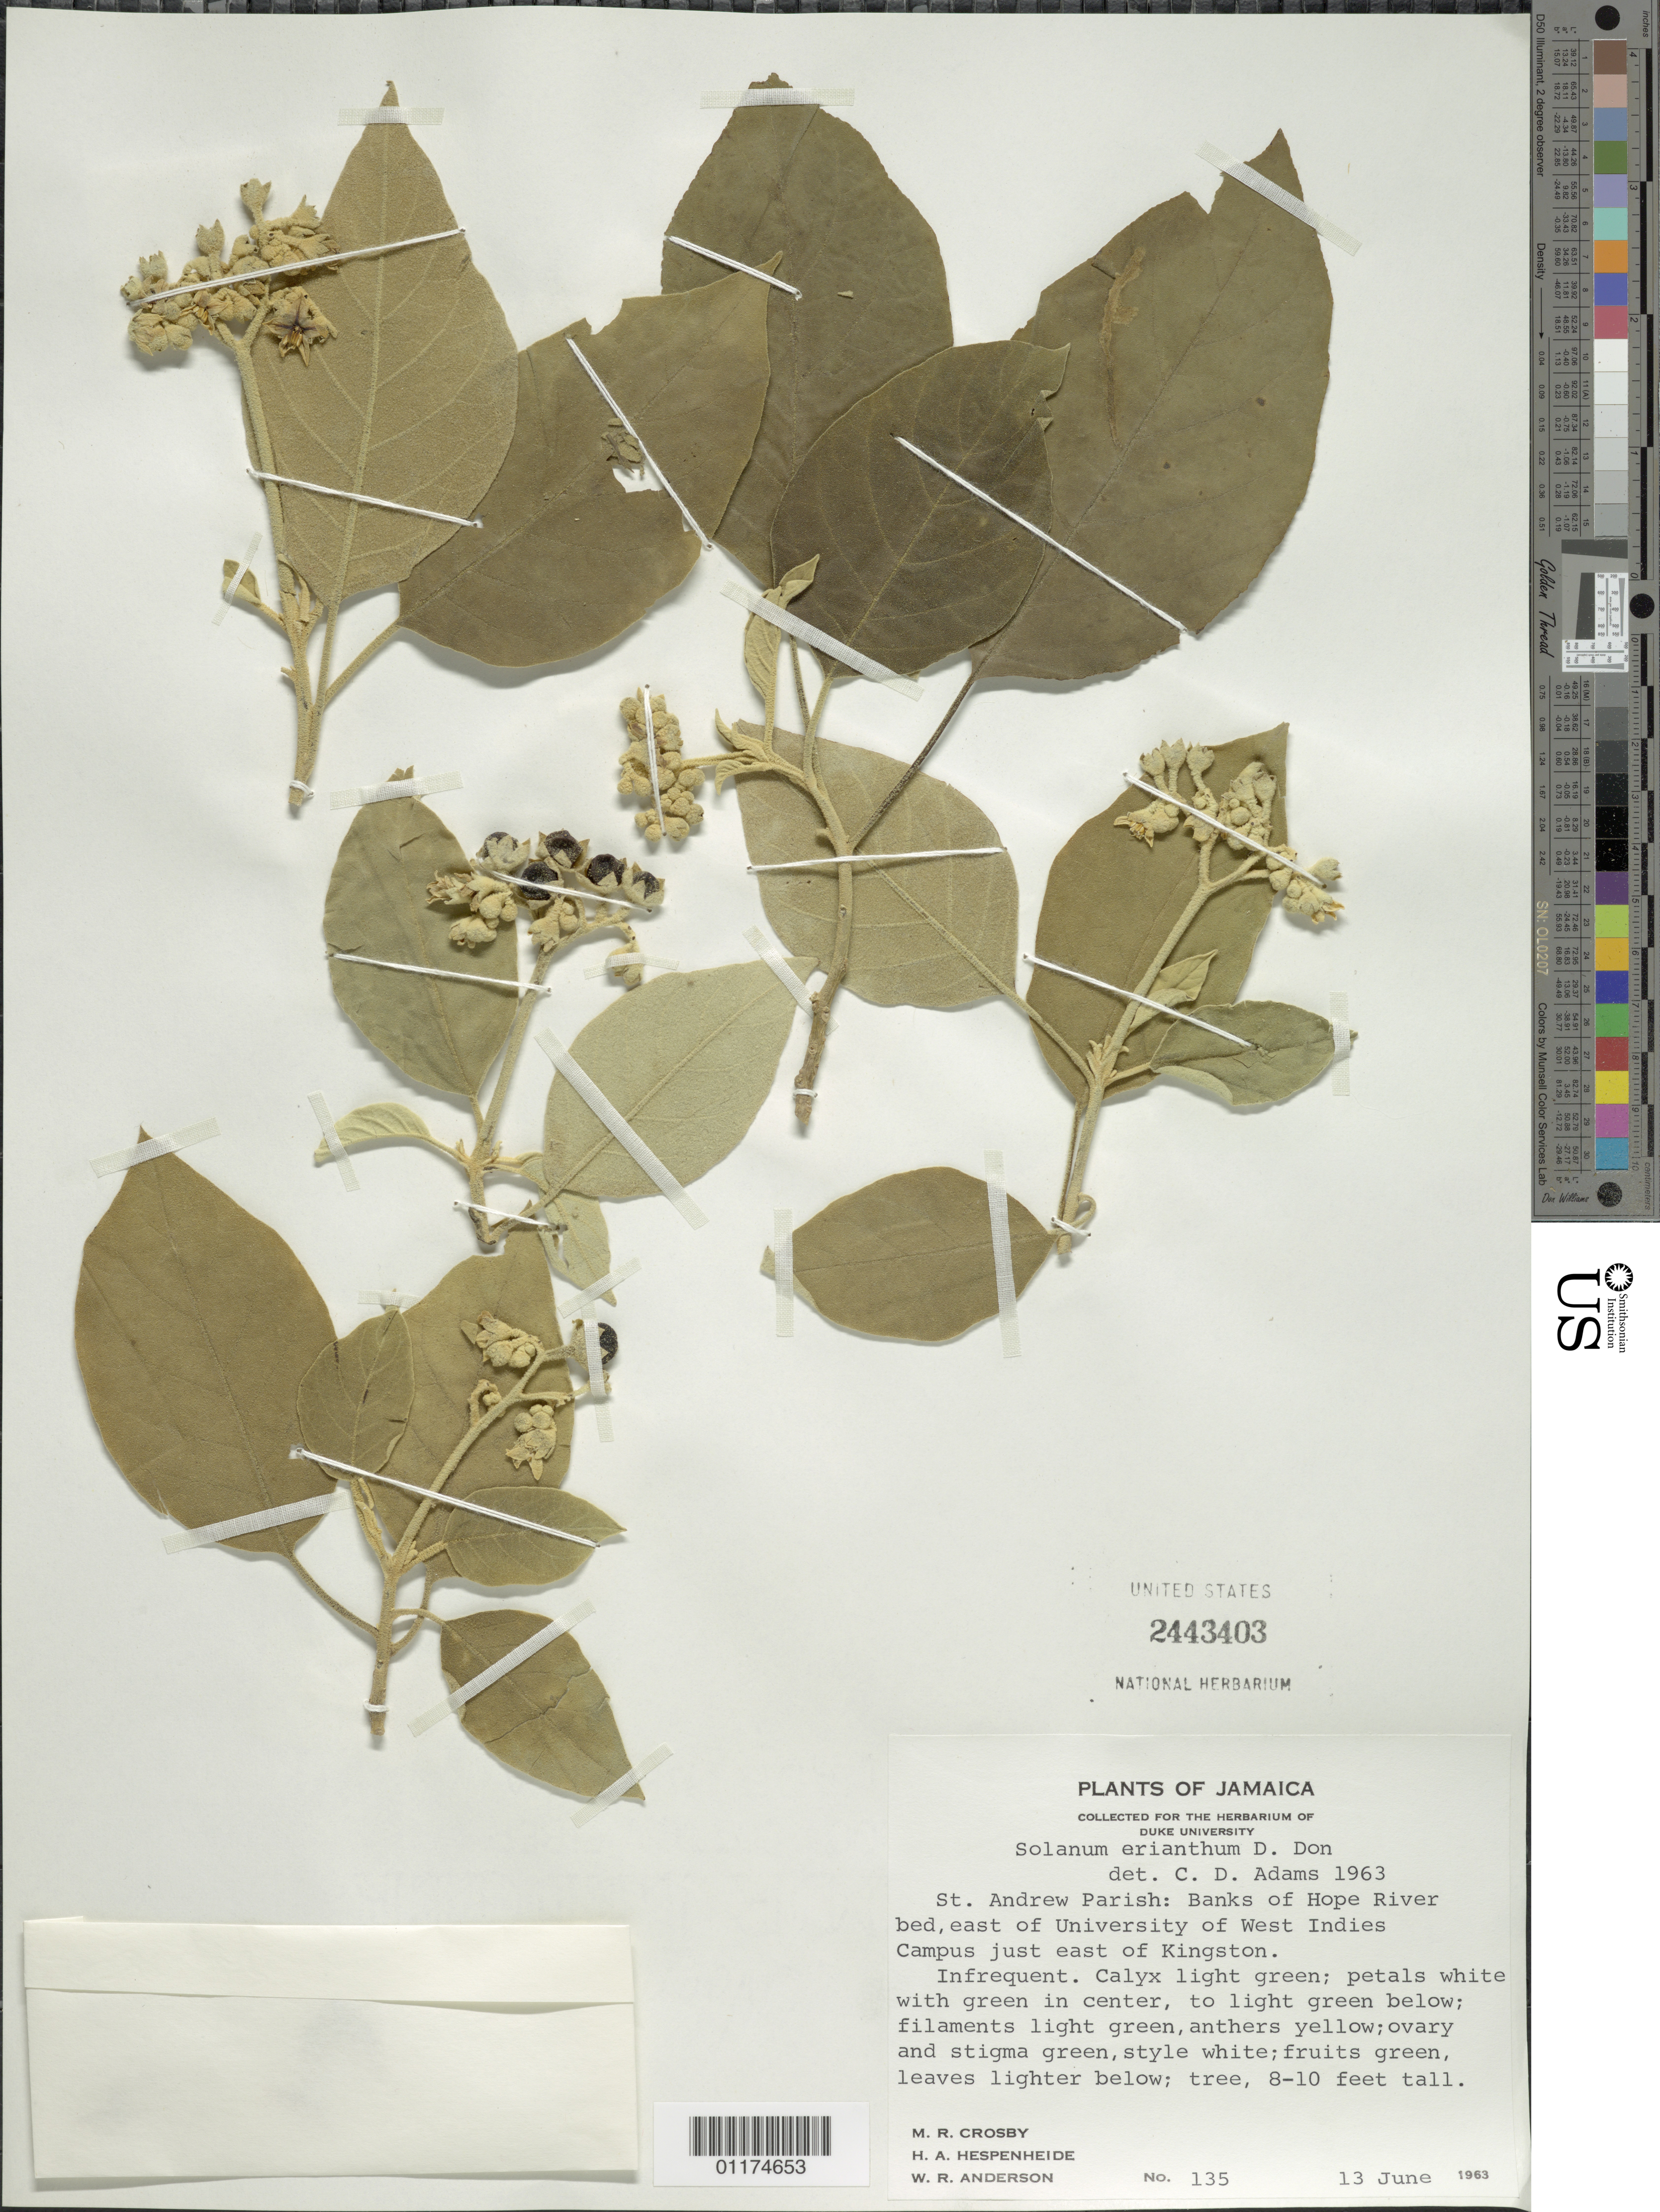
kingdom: Plantae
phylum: Tracheophyta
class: Magnoliopsida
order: Solanales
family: Solanaceae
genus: Solanum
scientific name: Solanum erianthum var. erianthum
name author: D. Don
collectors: M. R. Crosby, H. A. Hespenheide & W. R. Anderson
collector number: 135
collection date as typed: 13 Jun 1963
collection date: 1963-06-13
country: Jamaica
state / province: Saint Andrew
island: Jamaica I.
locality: Banks of Hope River bed, east of University of West Indies Campus just east of Kingston.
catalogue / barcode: US 2443403